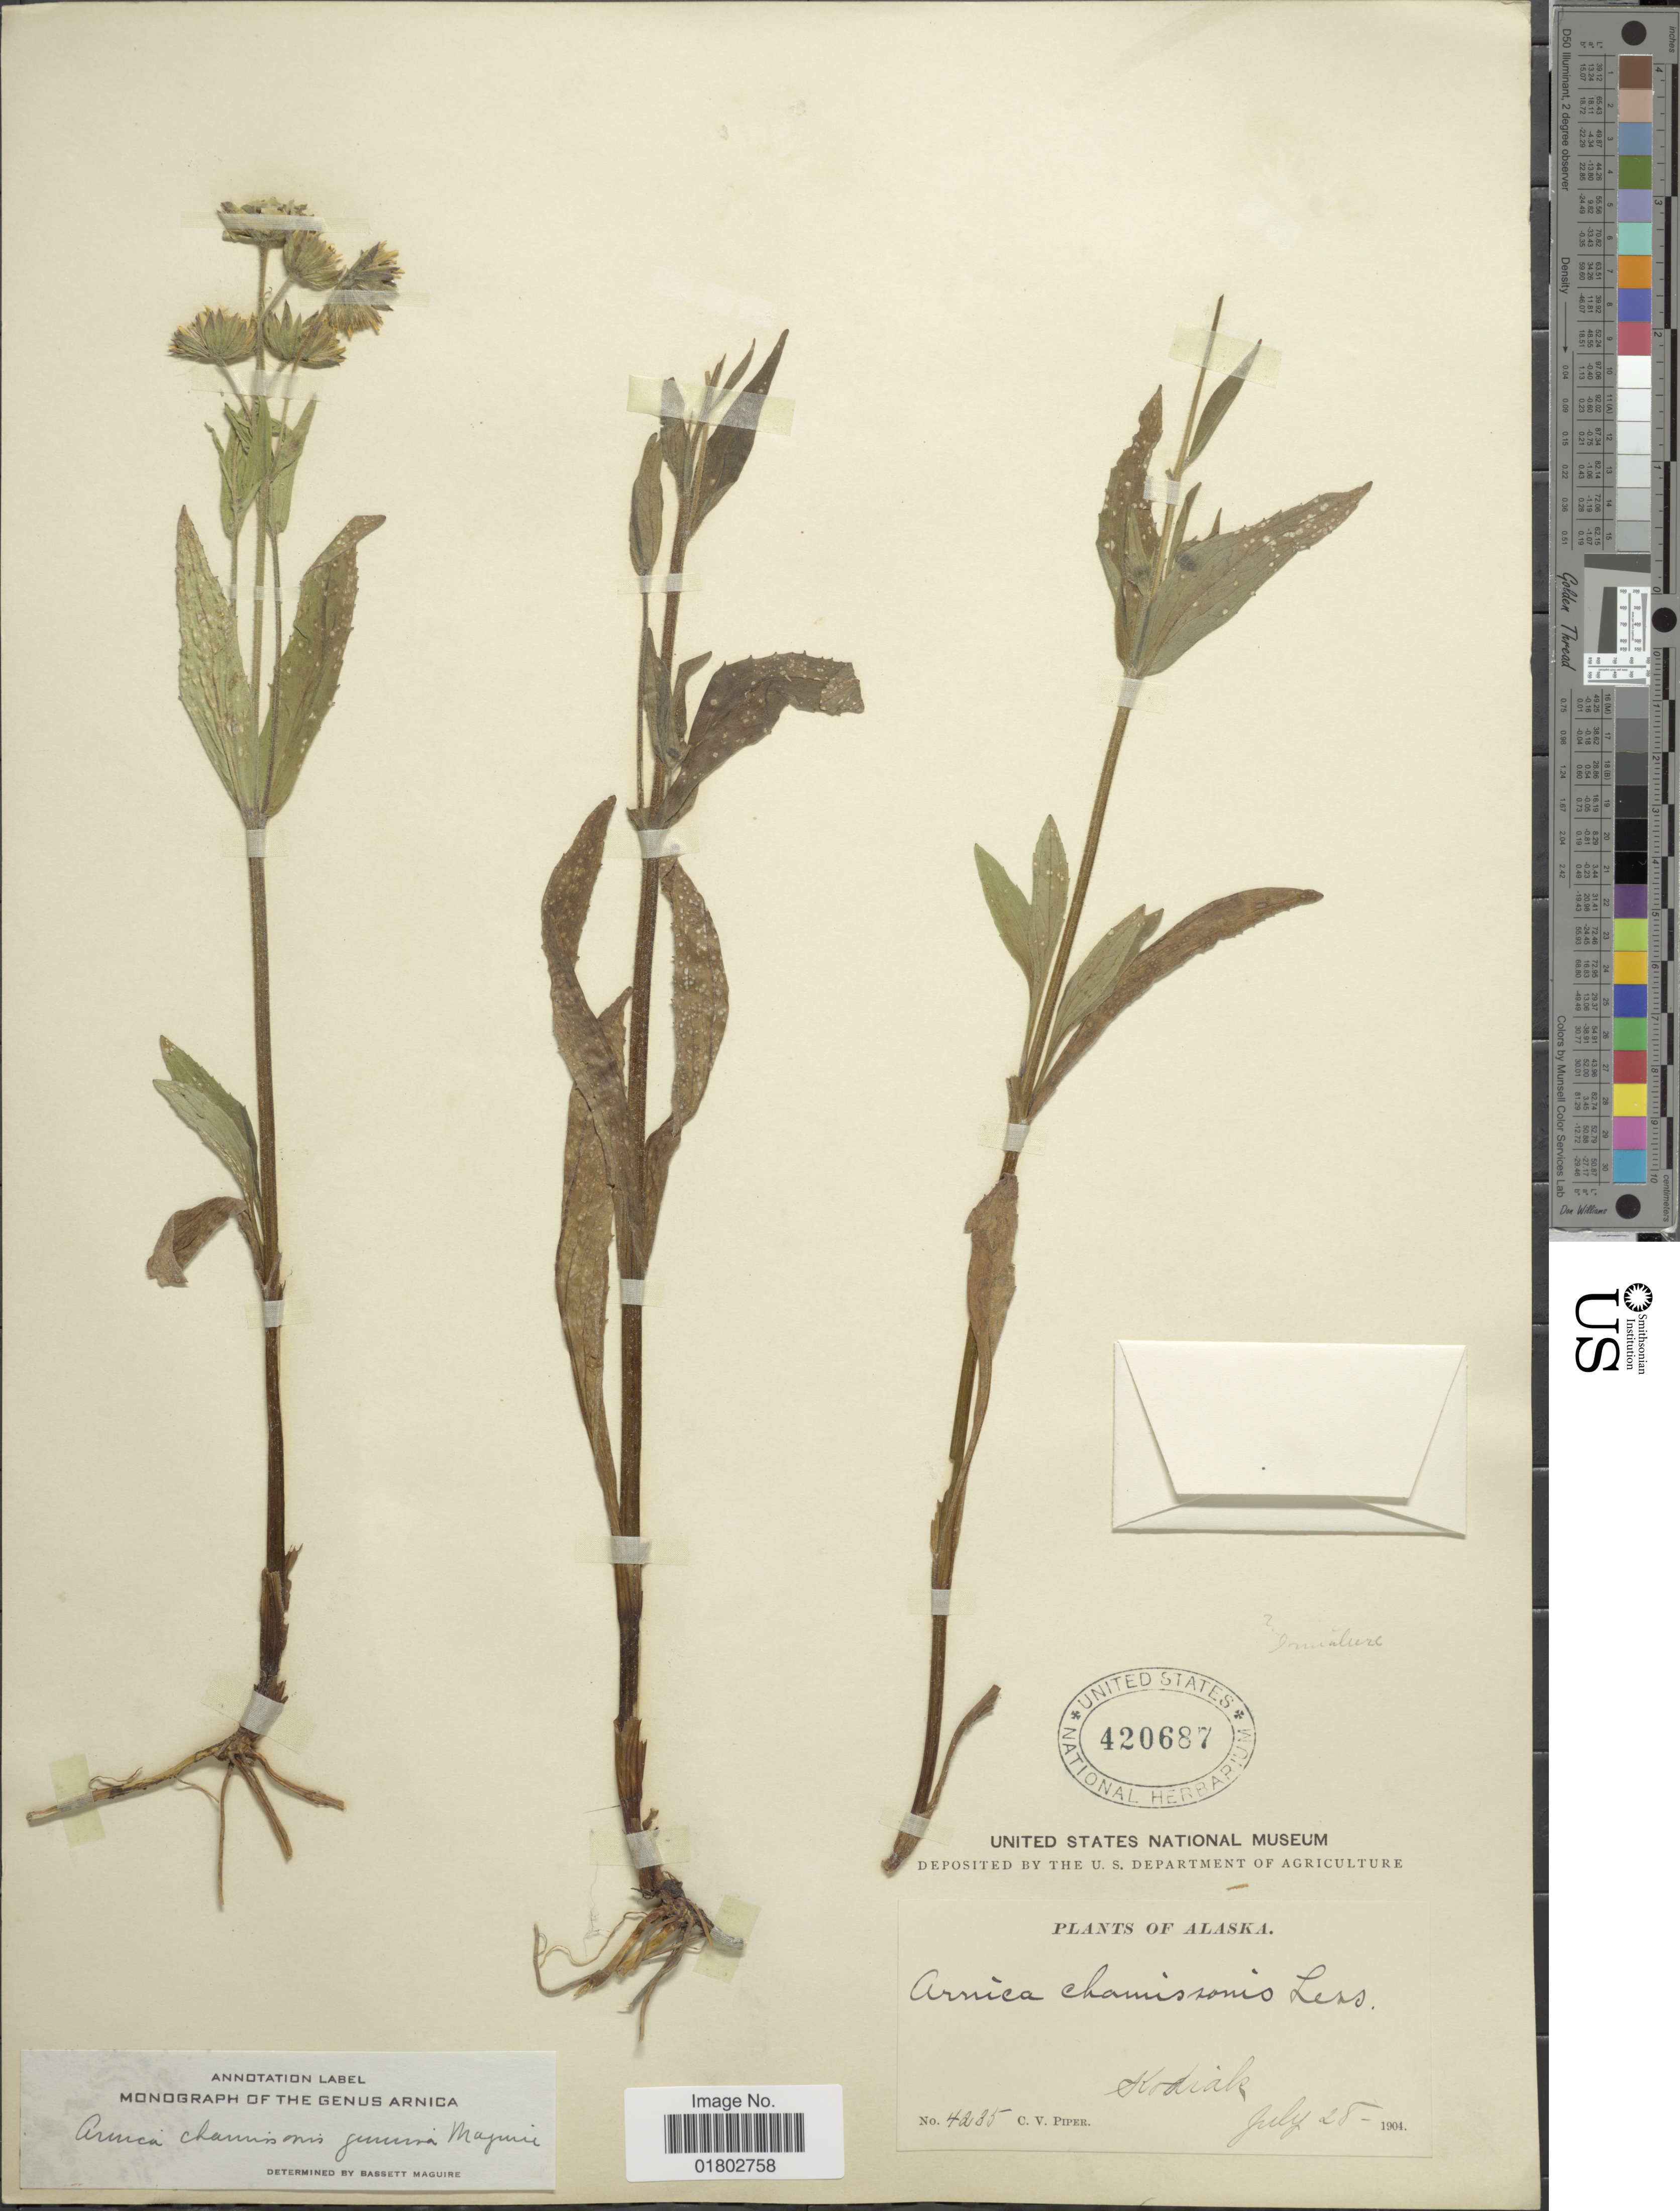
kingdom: Plantae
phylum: Tracheophyta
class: Magnoliopsida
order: Asterales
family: Asteraceae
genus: Arnica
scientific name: Arnica chamissonis subsp. genuina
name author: Maguire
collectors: C. V. Piper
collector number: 4235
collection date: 1904-07-28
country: United States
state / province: Alaska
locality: Kodiak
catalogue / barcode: US 420687